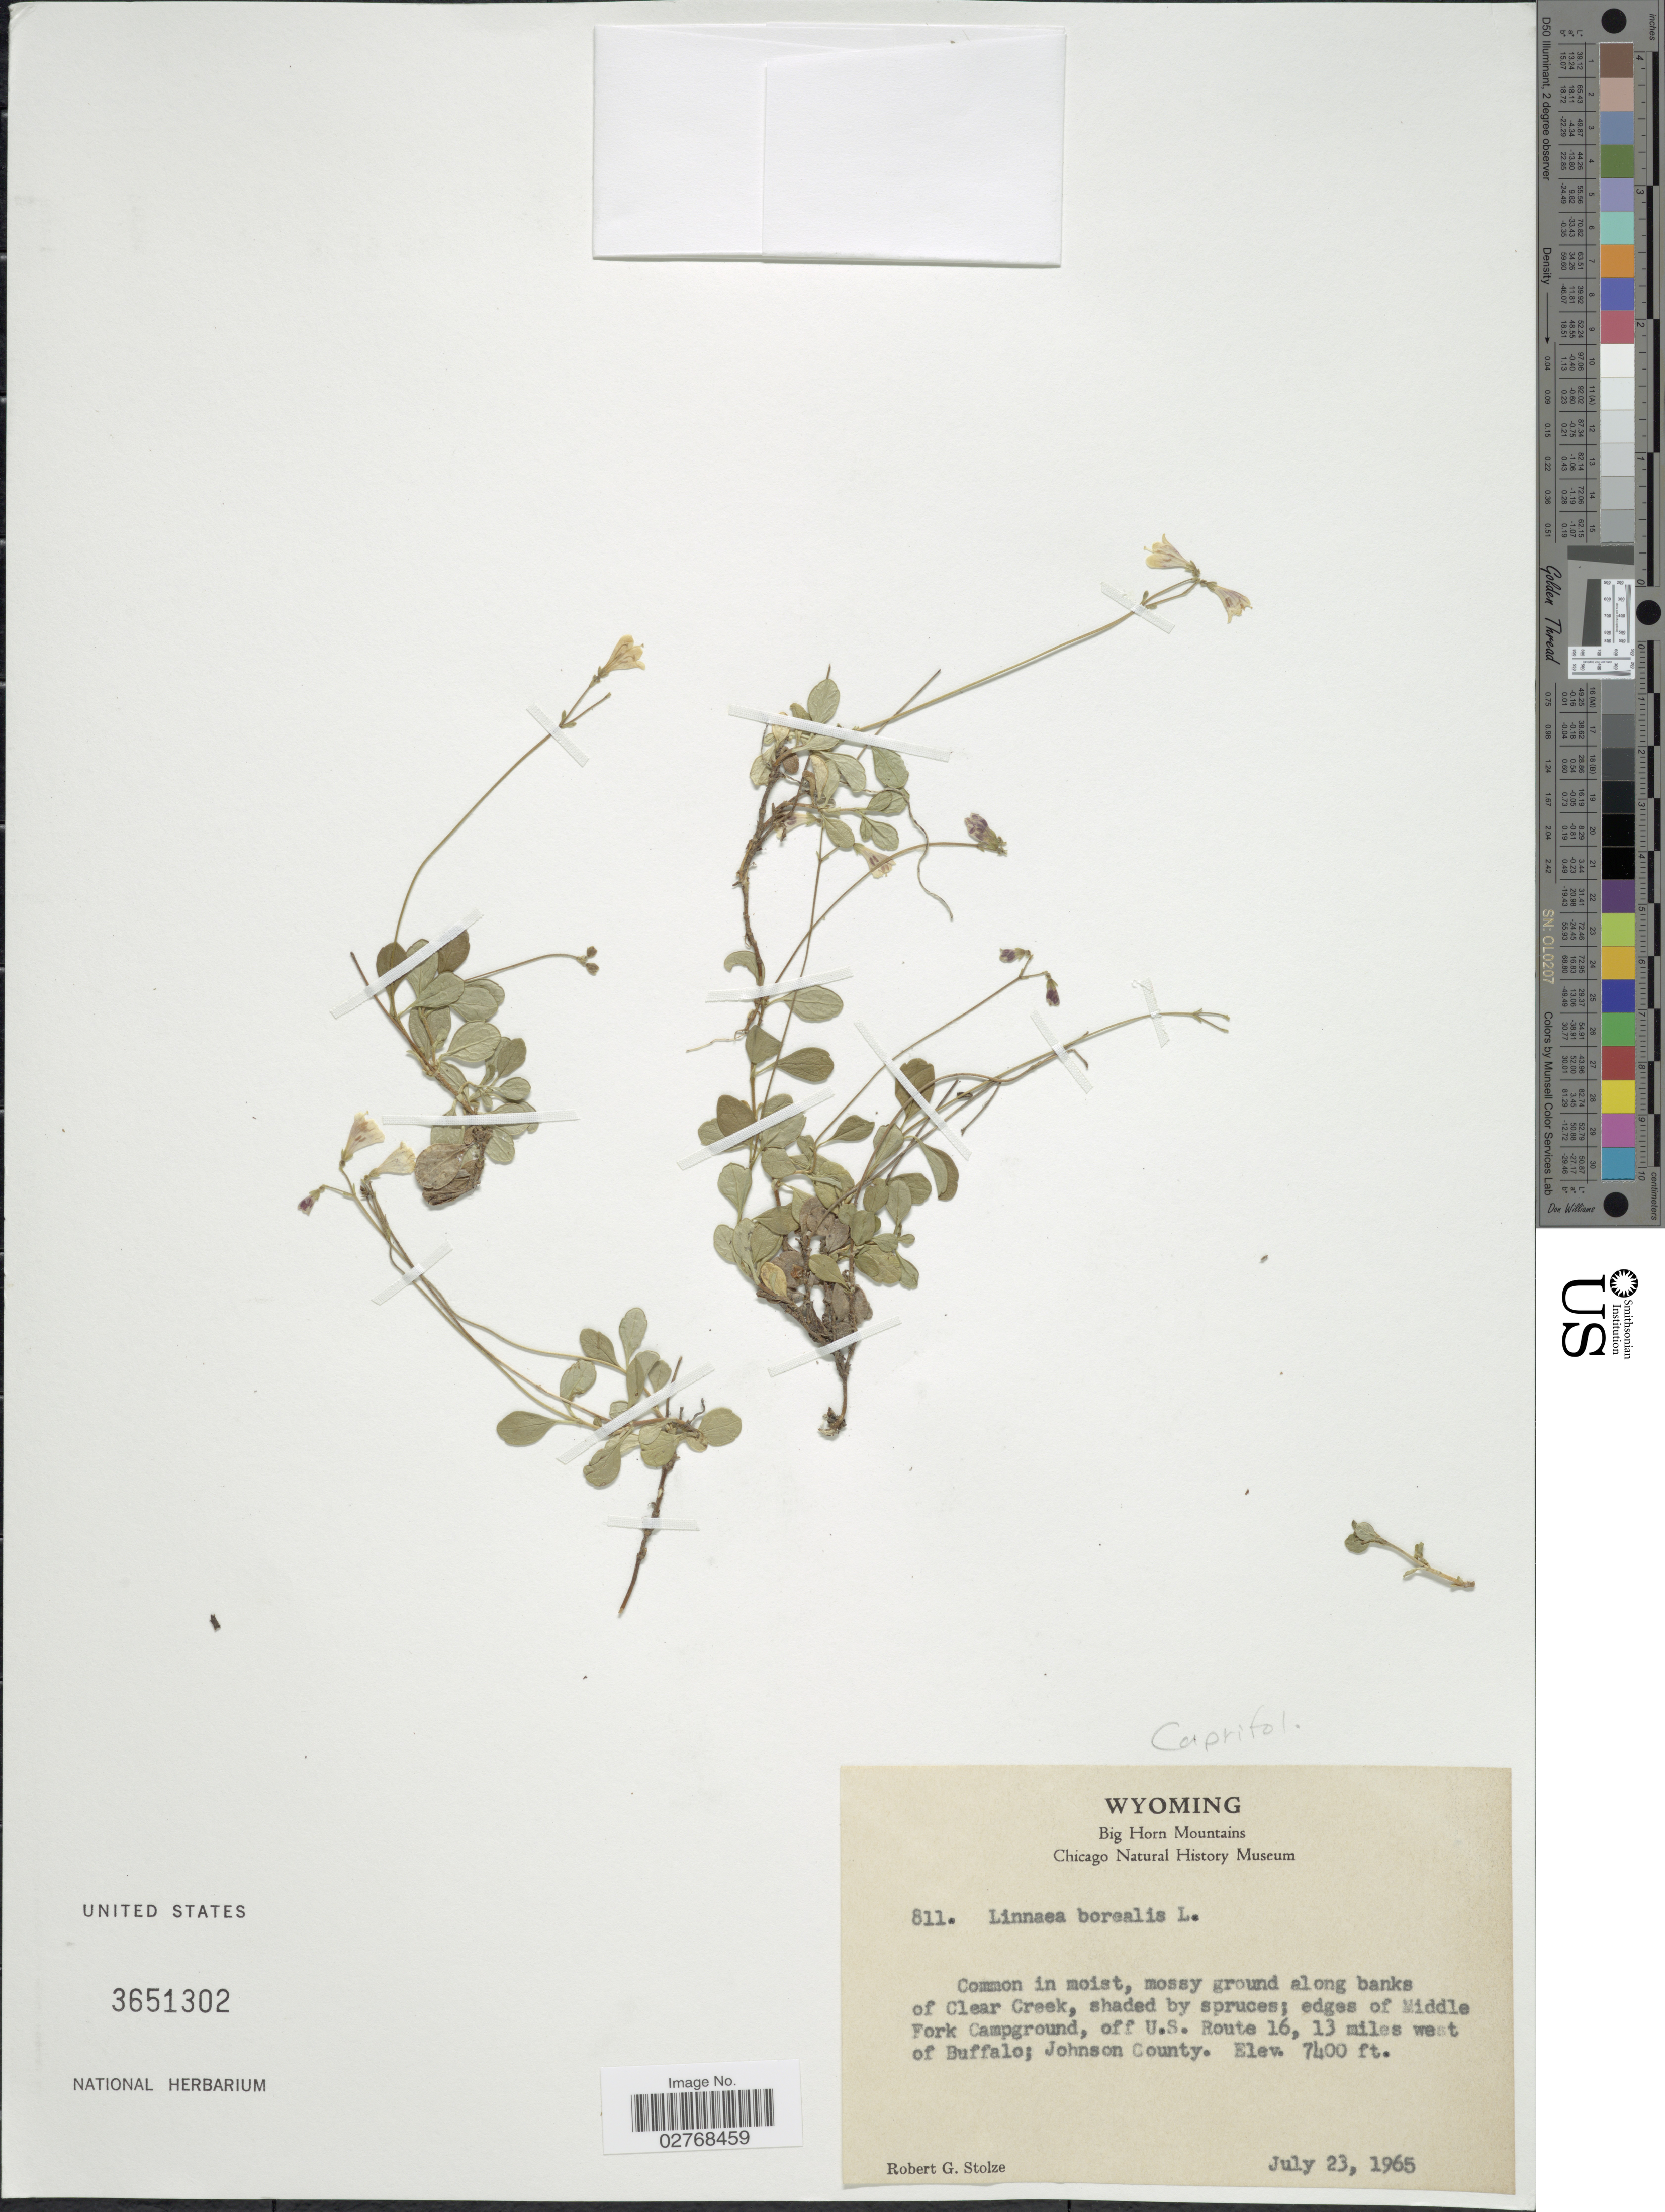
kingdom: Plantae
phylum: Tracheophyta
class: Magnoliopsida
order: Dipsacales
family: Caprifoliaceae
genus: Linnaea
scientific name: Linnaea borealis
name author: L.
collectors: R. G. Stolze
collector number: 811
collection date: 1965-07-23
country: United States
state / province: Wyoming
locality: Common in moist, mossy ground along banks of Clear Creek; edges of Middle Fork Campground, off U.S. Route 16, 13 miles west of Buffalo; Johnson County.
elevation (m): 2256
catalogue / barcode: US 3651302